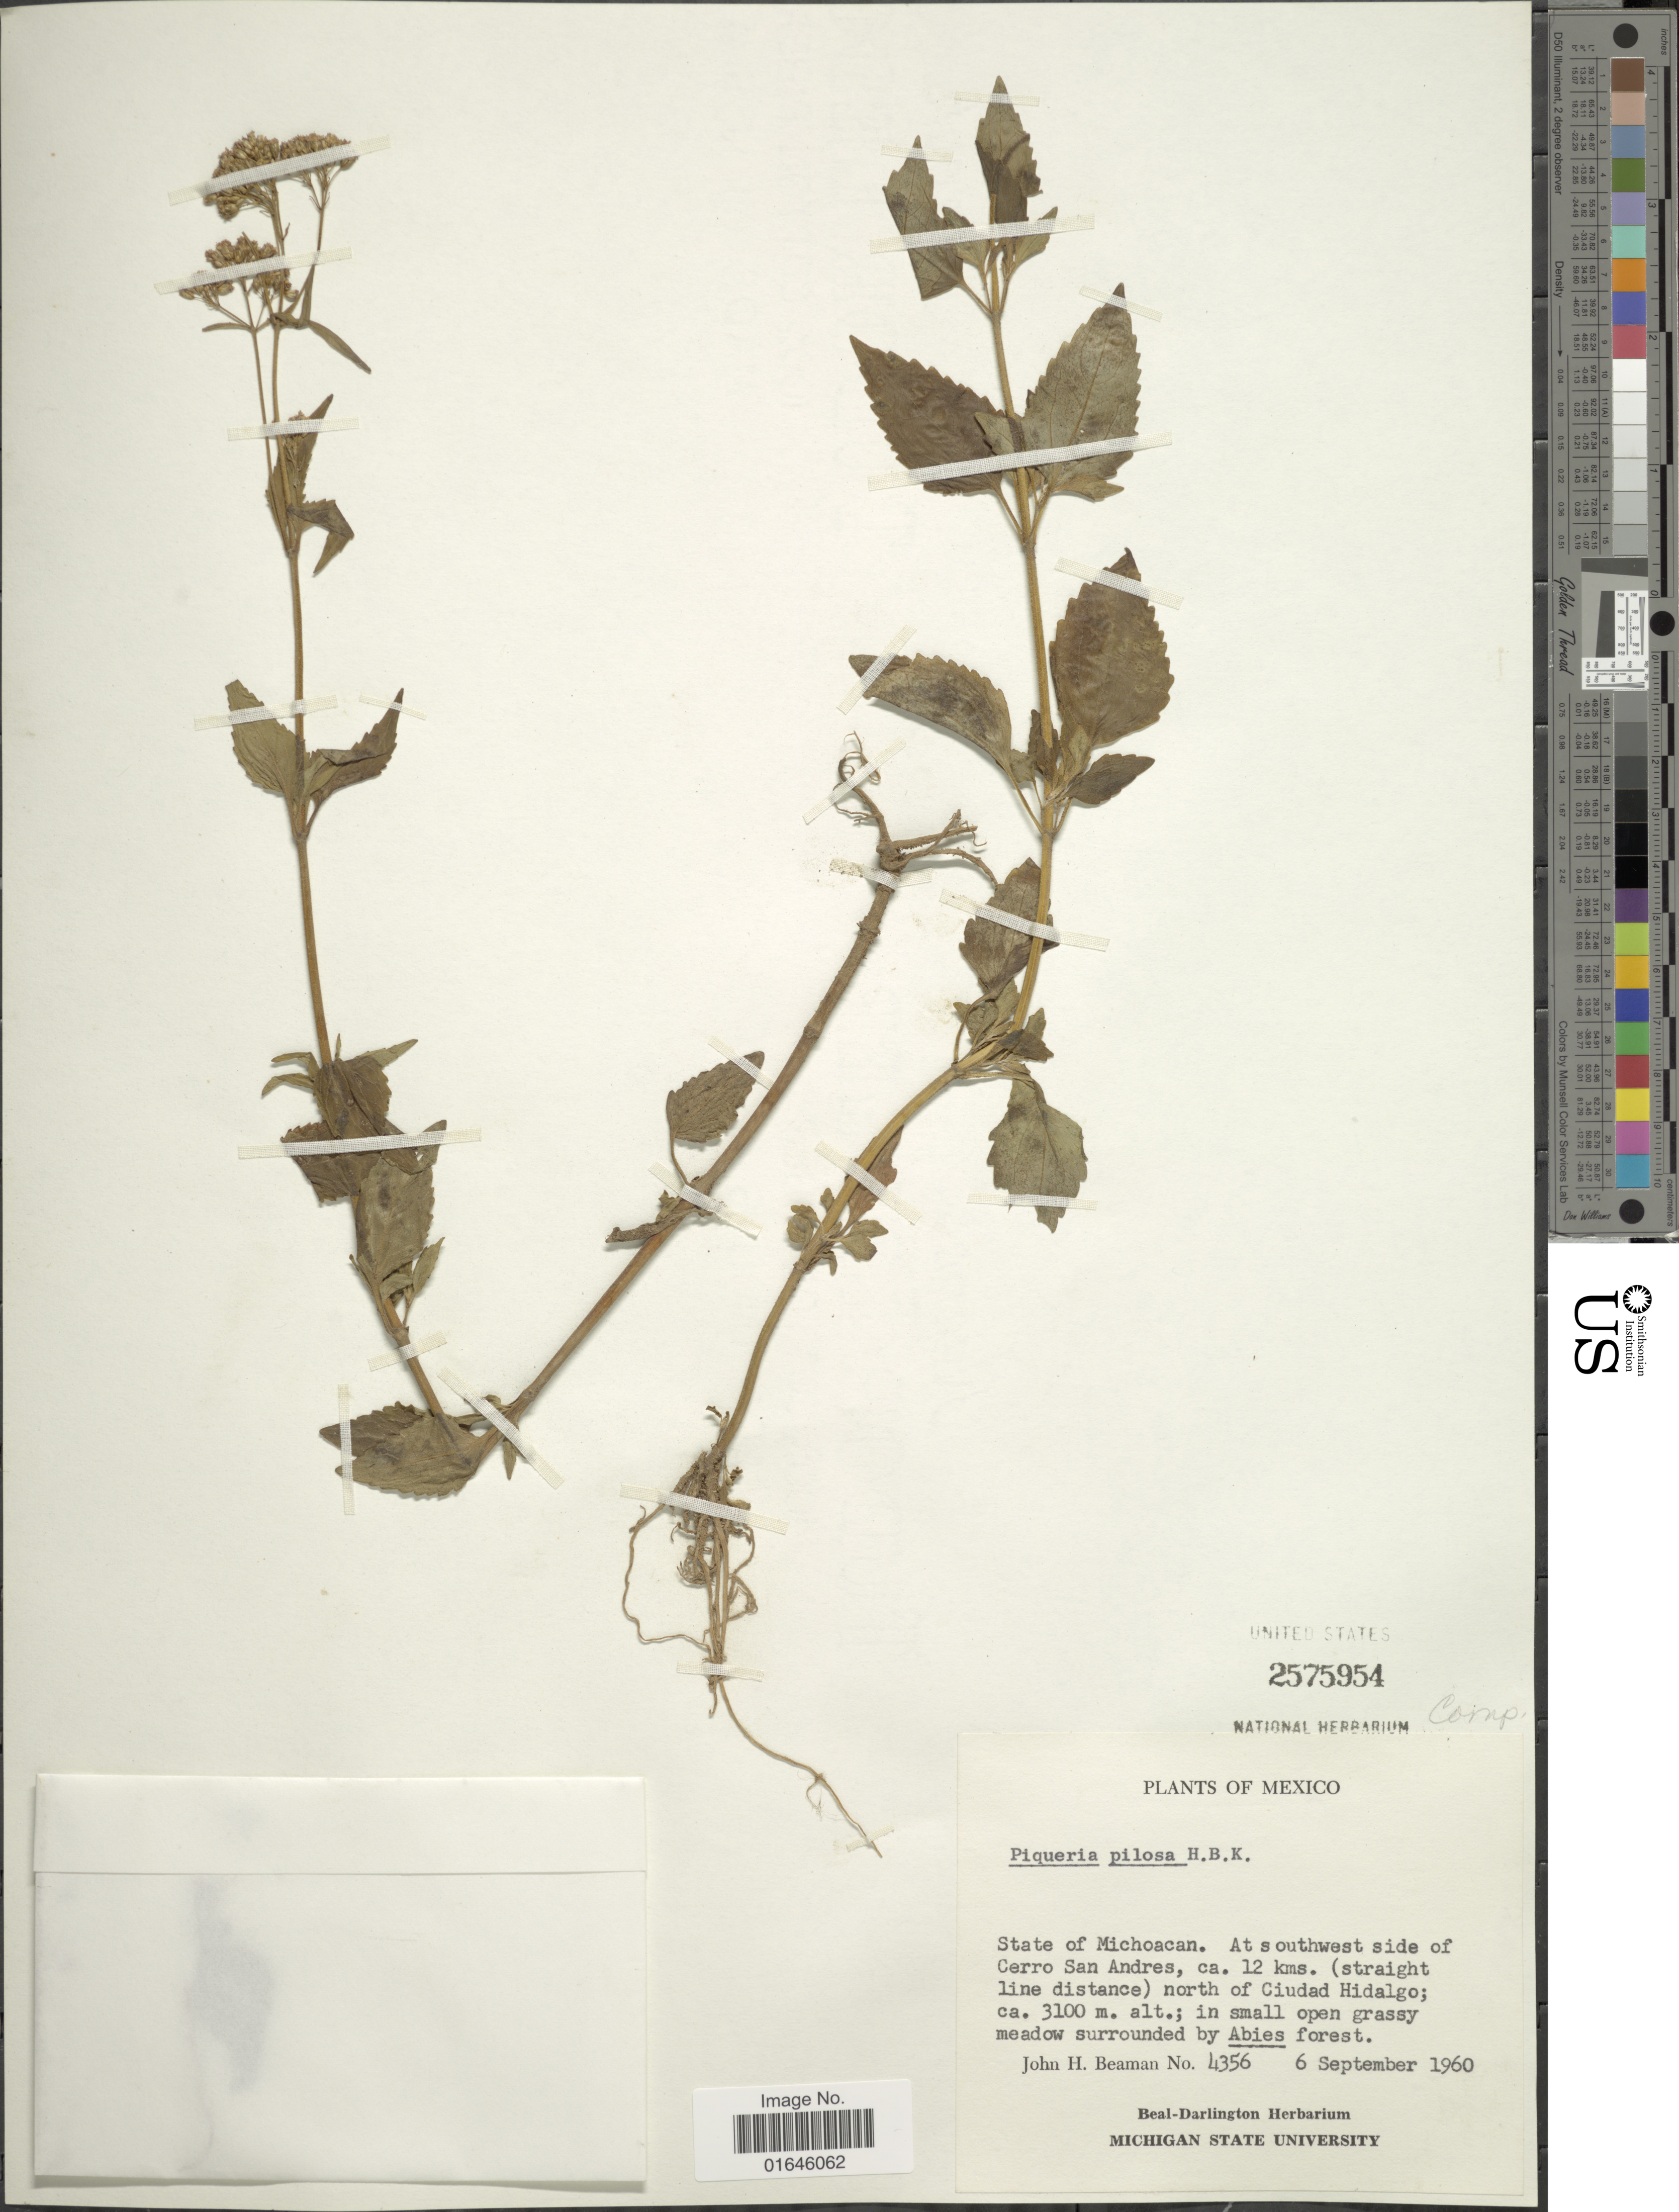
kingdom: Plantae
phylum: Tracheophyta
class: Magnoliopsida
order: Asterales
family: Asteraceae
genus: Piqueria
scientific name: Piqueria pilosa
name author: Kunth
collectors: J. H. Beaman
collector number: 4356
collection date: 1960-09-06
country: Mexico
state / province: Michoacán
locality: At southwest side of Cerro San Andres, ca. 12 kms. (straight line distance) north of Ciudad Hidalgo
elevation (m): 3100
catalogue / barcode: US 2575954